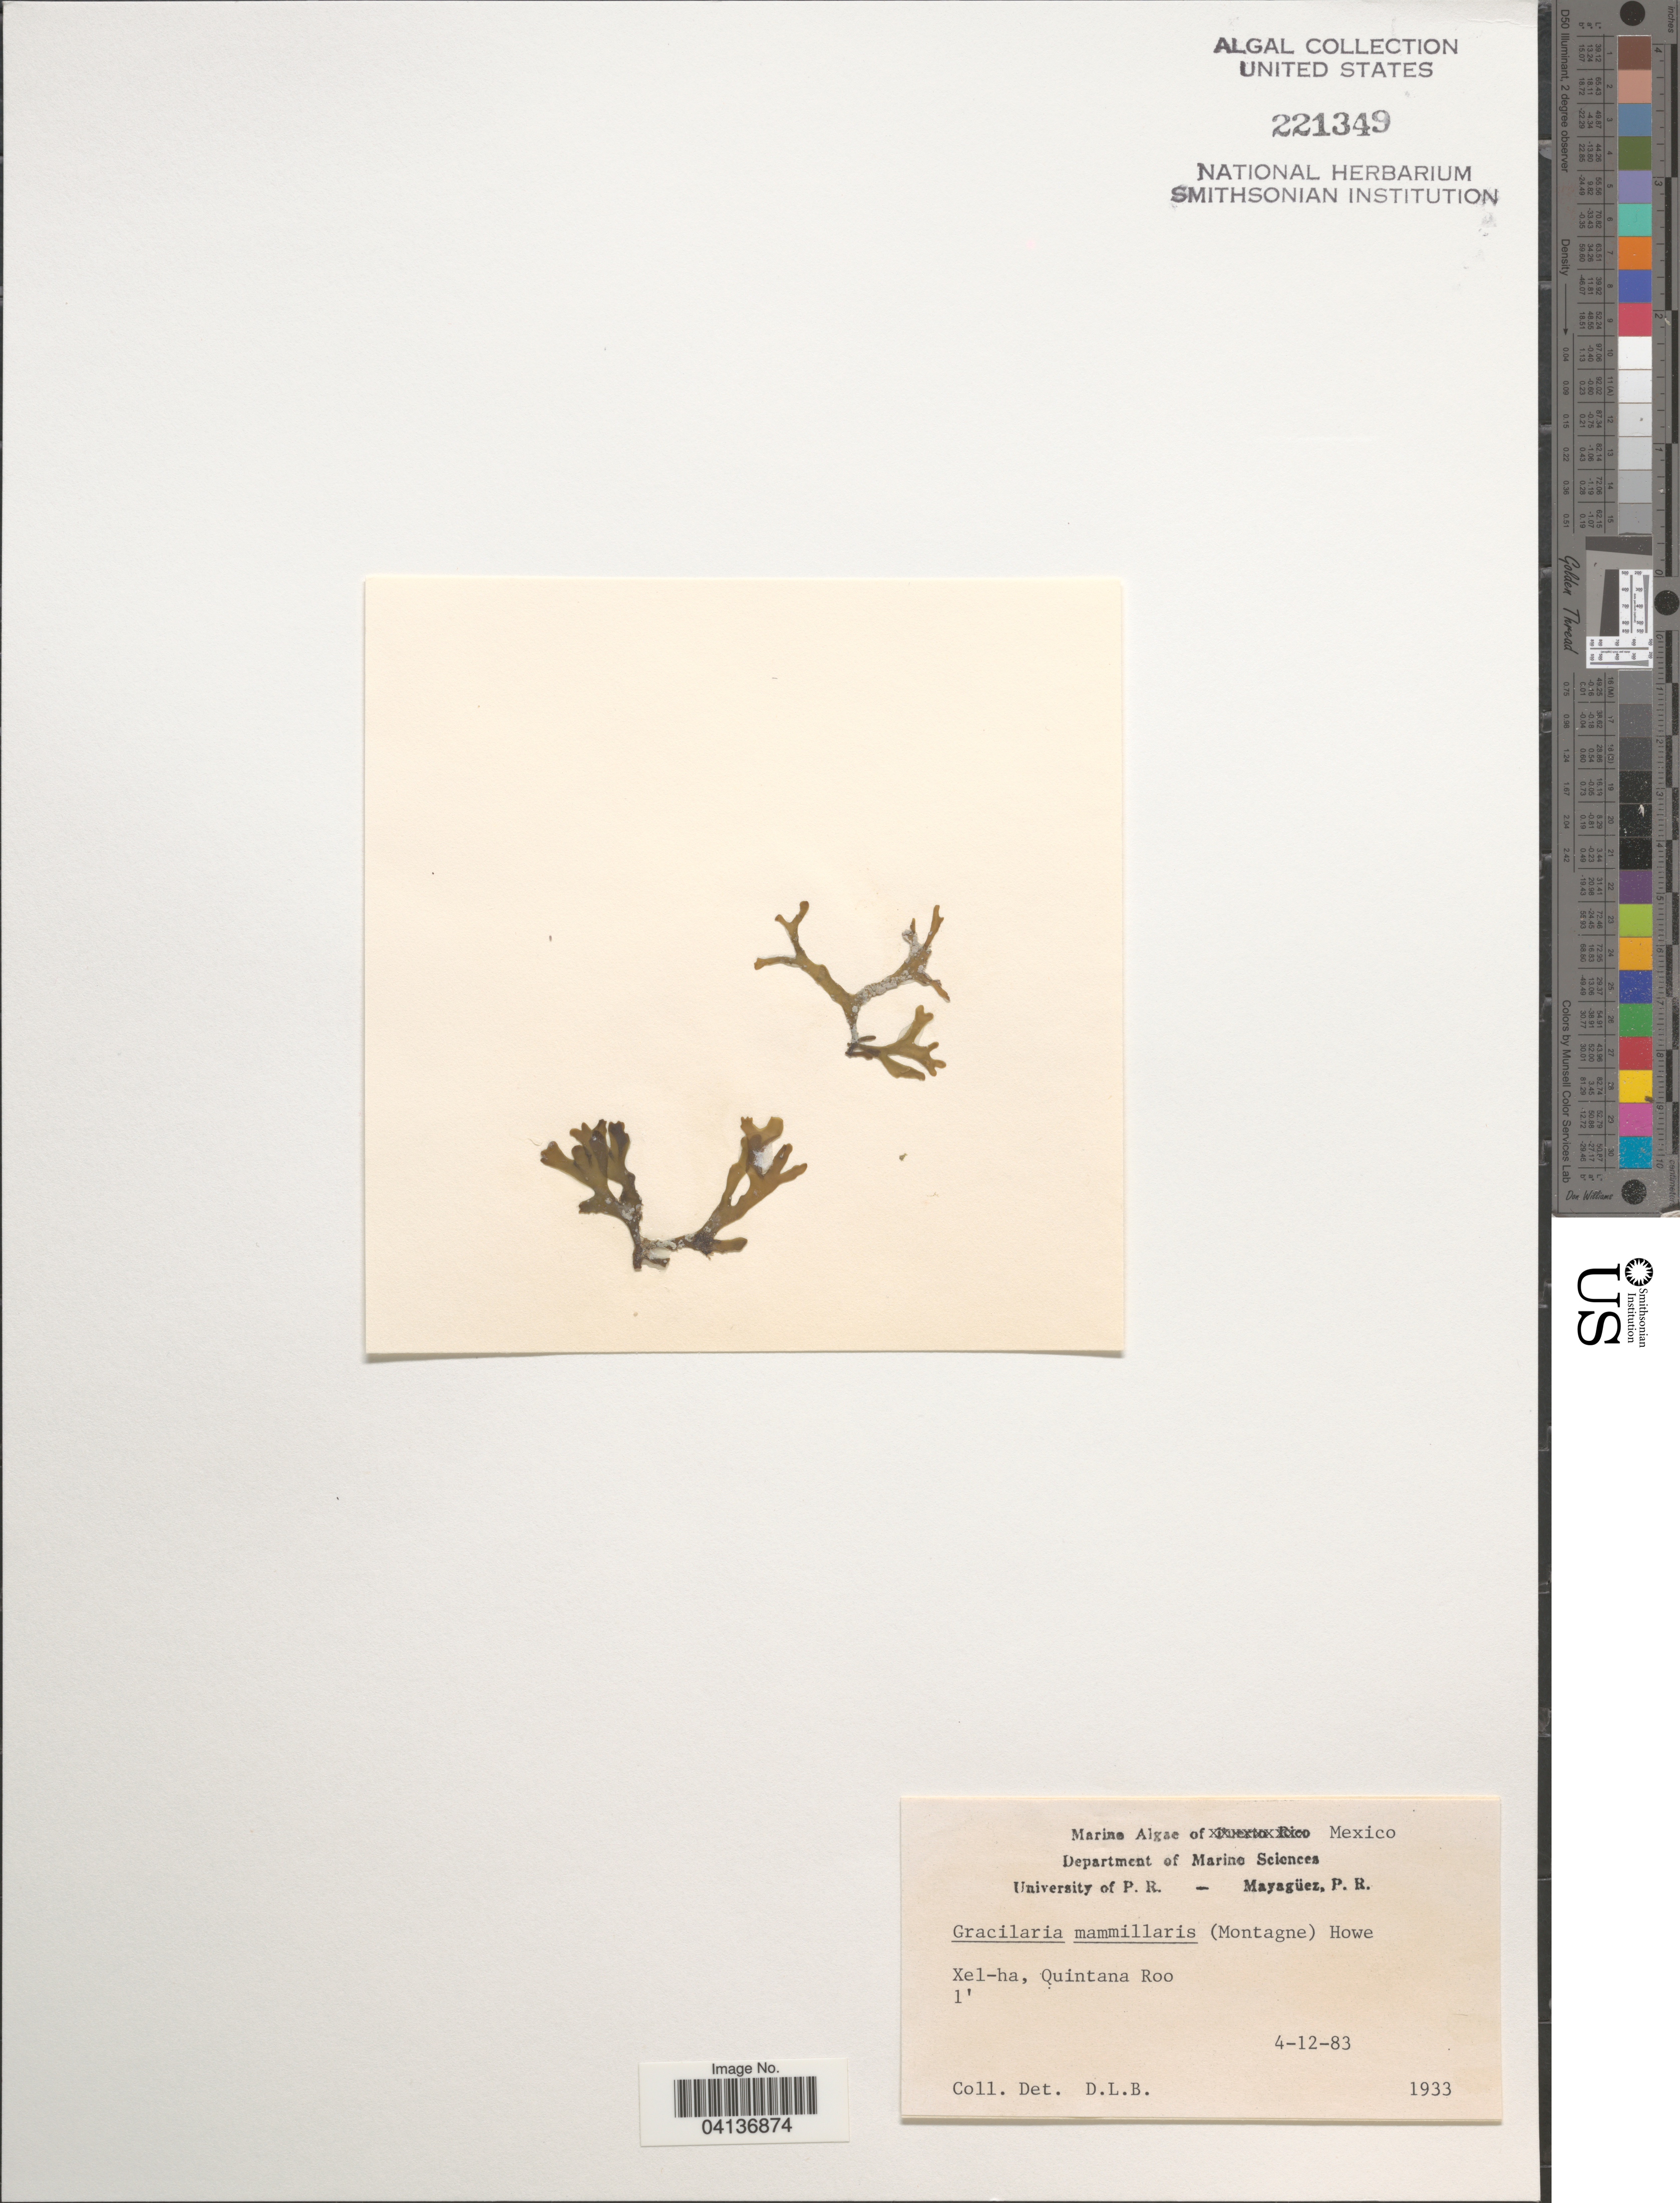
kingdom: Plantae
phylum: Rhodophyta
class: Florideophyceae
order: Gracilariales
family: Gracilariaceae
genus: Gracilaria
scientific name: Gracilaria mammillaris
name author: (Mont.) M. Howe in Britton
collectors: D. L. B.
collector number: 1933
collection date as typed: Transcribed d/m/y: 4/12/83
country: Mexico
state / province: Quintana Roo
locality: Xel-ha.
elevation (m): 0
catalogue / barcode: US 221349